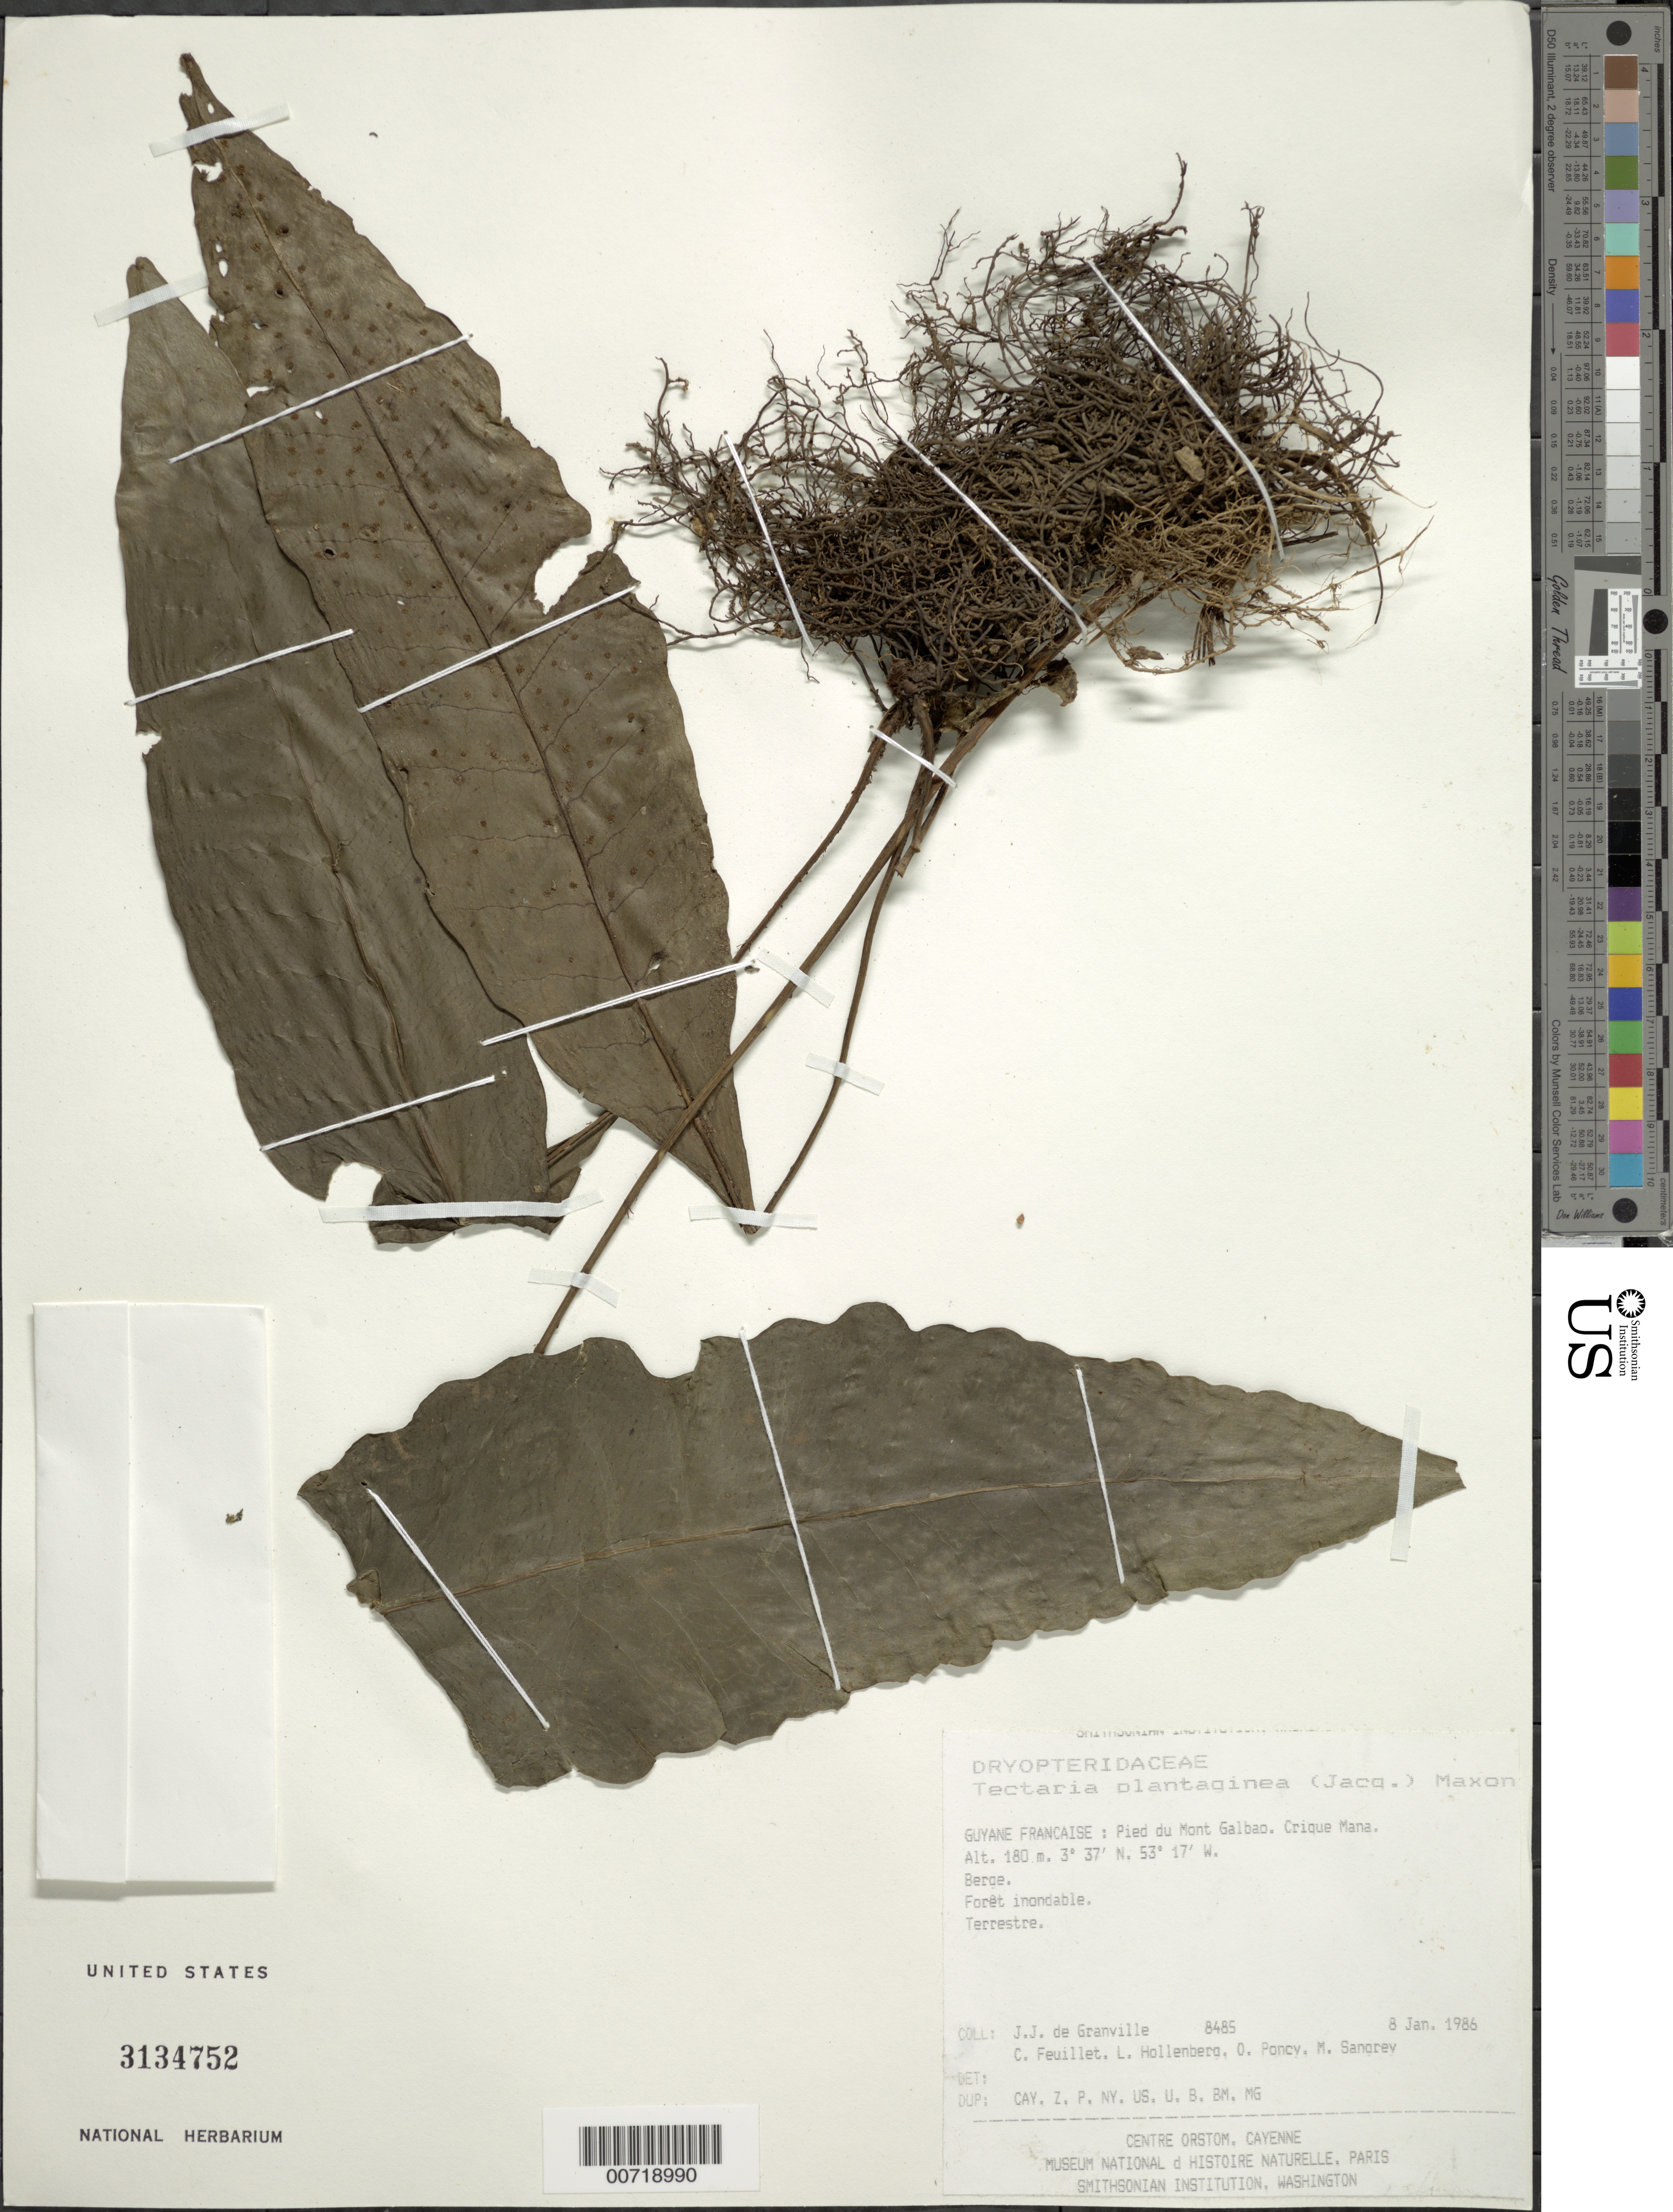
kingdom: Plantae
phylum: Tracheophyta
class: Polypodiopsida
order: Polypodiales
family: Tectariaceae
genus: Tectaria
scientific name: Tectaria plantaginea var. macrocarpa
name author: (Fée) C.V. Morton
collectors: J.-J. de Granville, C. Feuillet, L. Hollenberg, O. Poncy & M. S. Sangrey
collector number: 8485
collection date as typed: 8-Jan-86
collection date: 1986-01-08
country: French Guiana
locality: Pied du Mont Galbao. Crique Mana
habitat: Berge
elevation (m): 180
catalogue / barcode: US 3134752